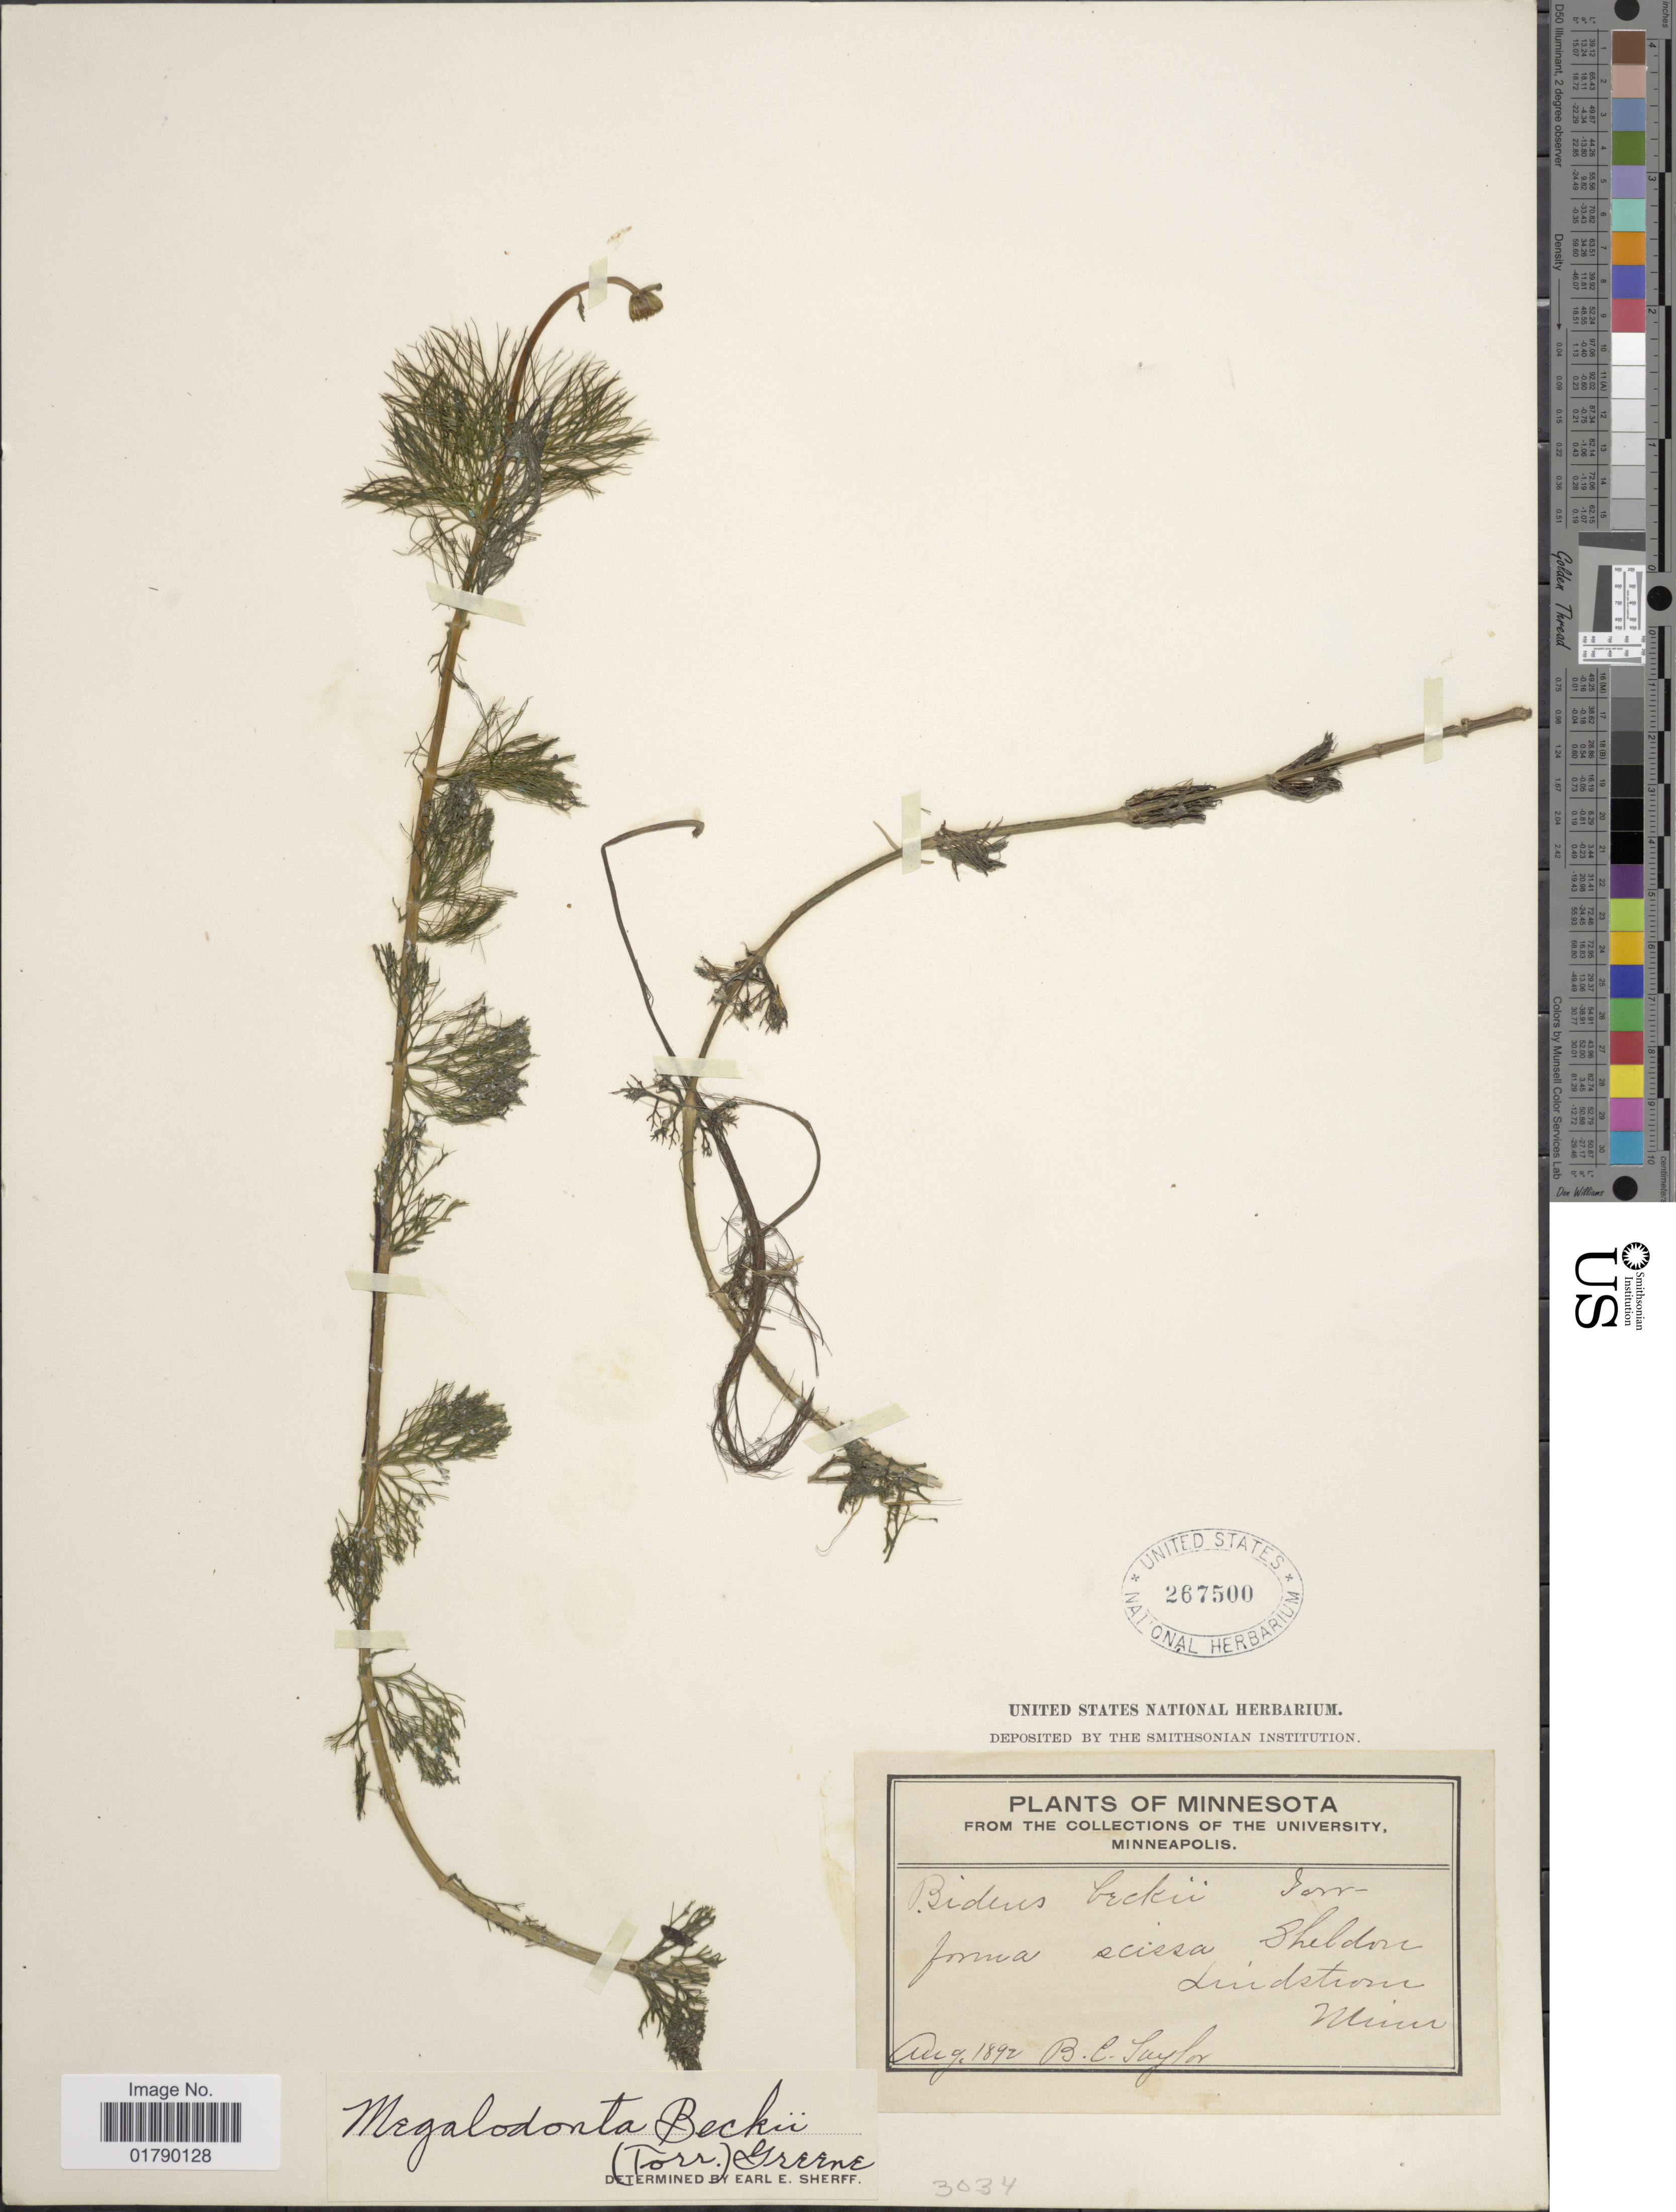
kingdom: Plantae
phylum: Tracheophyta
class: Magnoliopsida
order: Asterales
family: Asteraceae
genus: Megalodonta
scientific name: Megalodonta sp.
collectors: B. C. Taylor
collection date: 1892-08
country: United States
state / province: Minnesota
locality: Forma scissa, Sheldon Lindstrom, Minn.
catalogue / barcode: US 267500